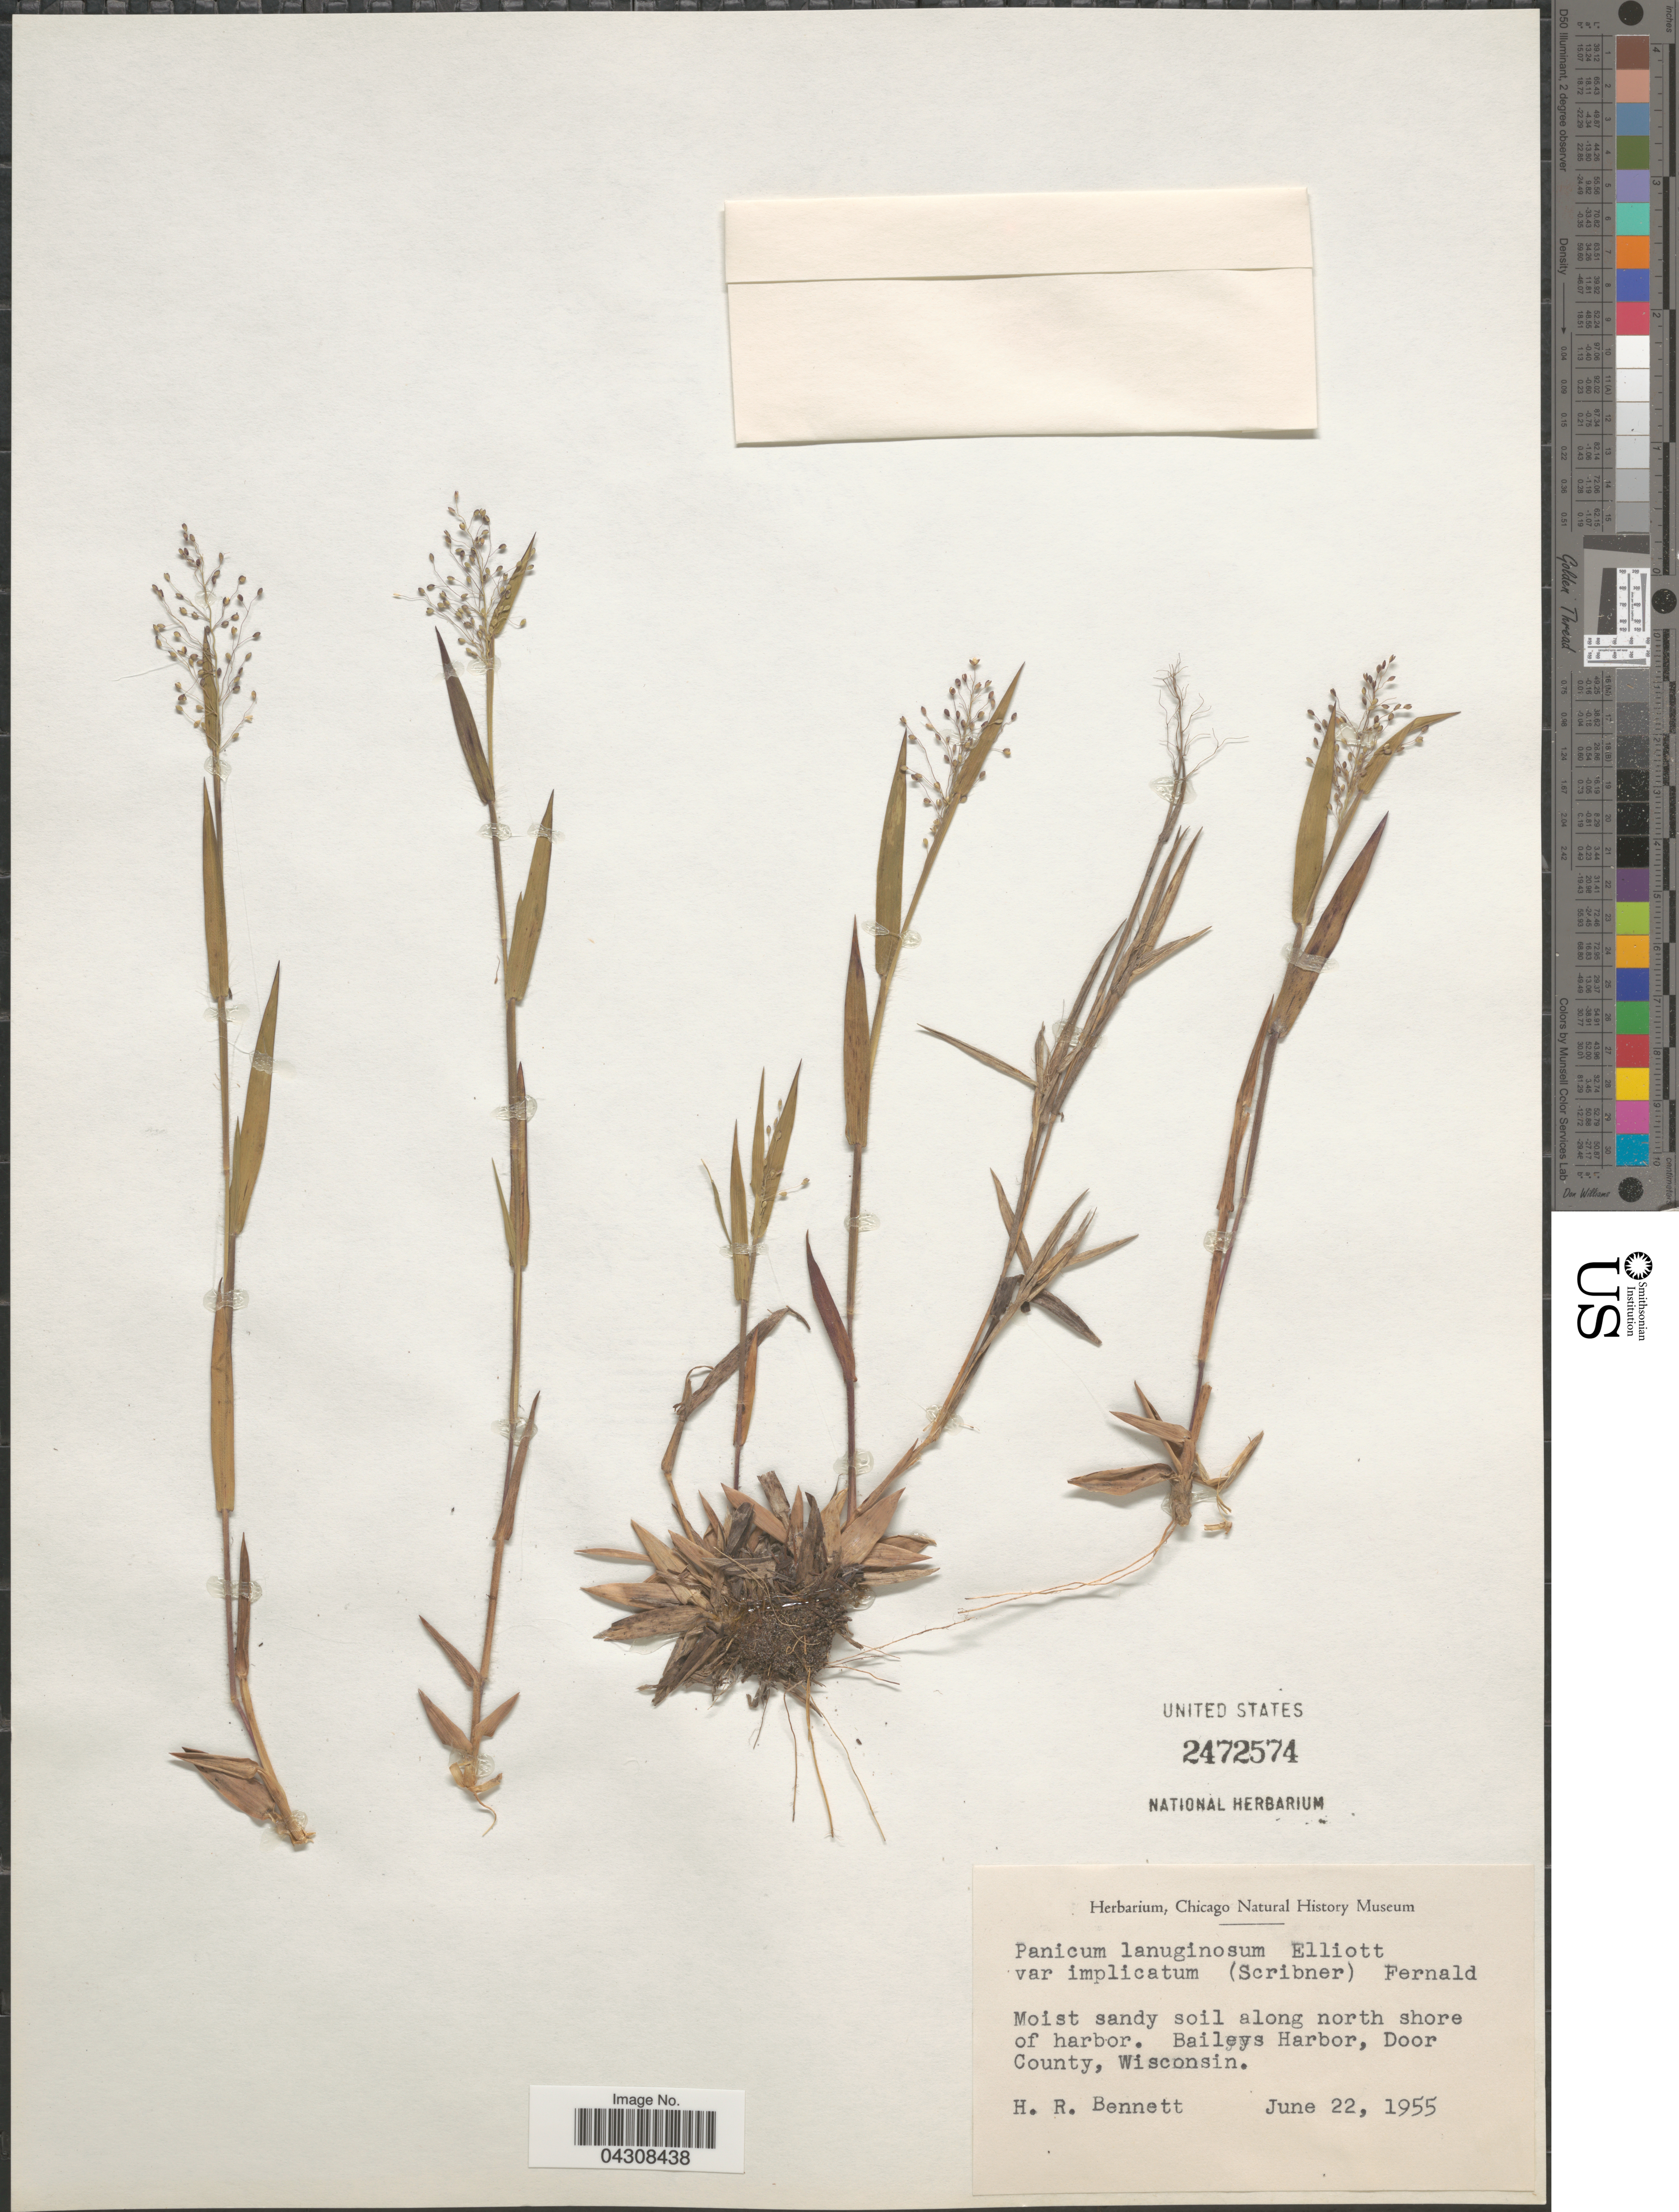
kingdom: Plantae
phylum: Tracheophyta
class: Liliopsida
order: Poales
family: Poaceae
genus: Dichanthelium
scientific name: Dichanthelium acuminatum var. acuminatum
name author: (Sw.) Gould & C.A. Clark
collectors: H. R. Bennett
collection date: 1955-06-22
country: United States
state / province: Wisconsin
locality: Moist sandy soil along north shore of harbor. Baileys Harbor, Door County.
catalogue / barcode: US 2472574